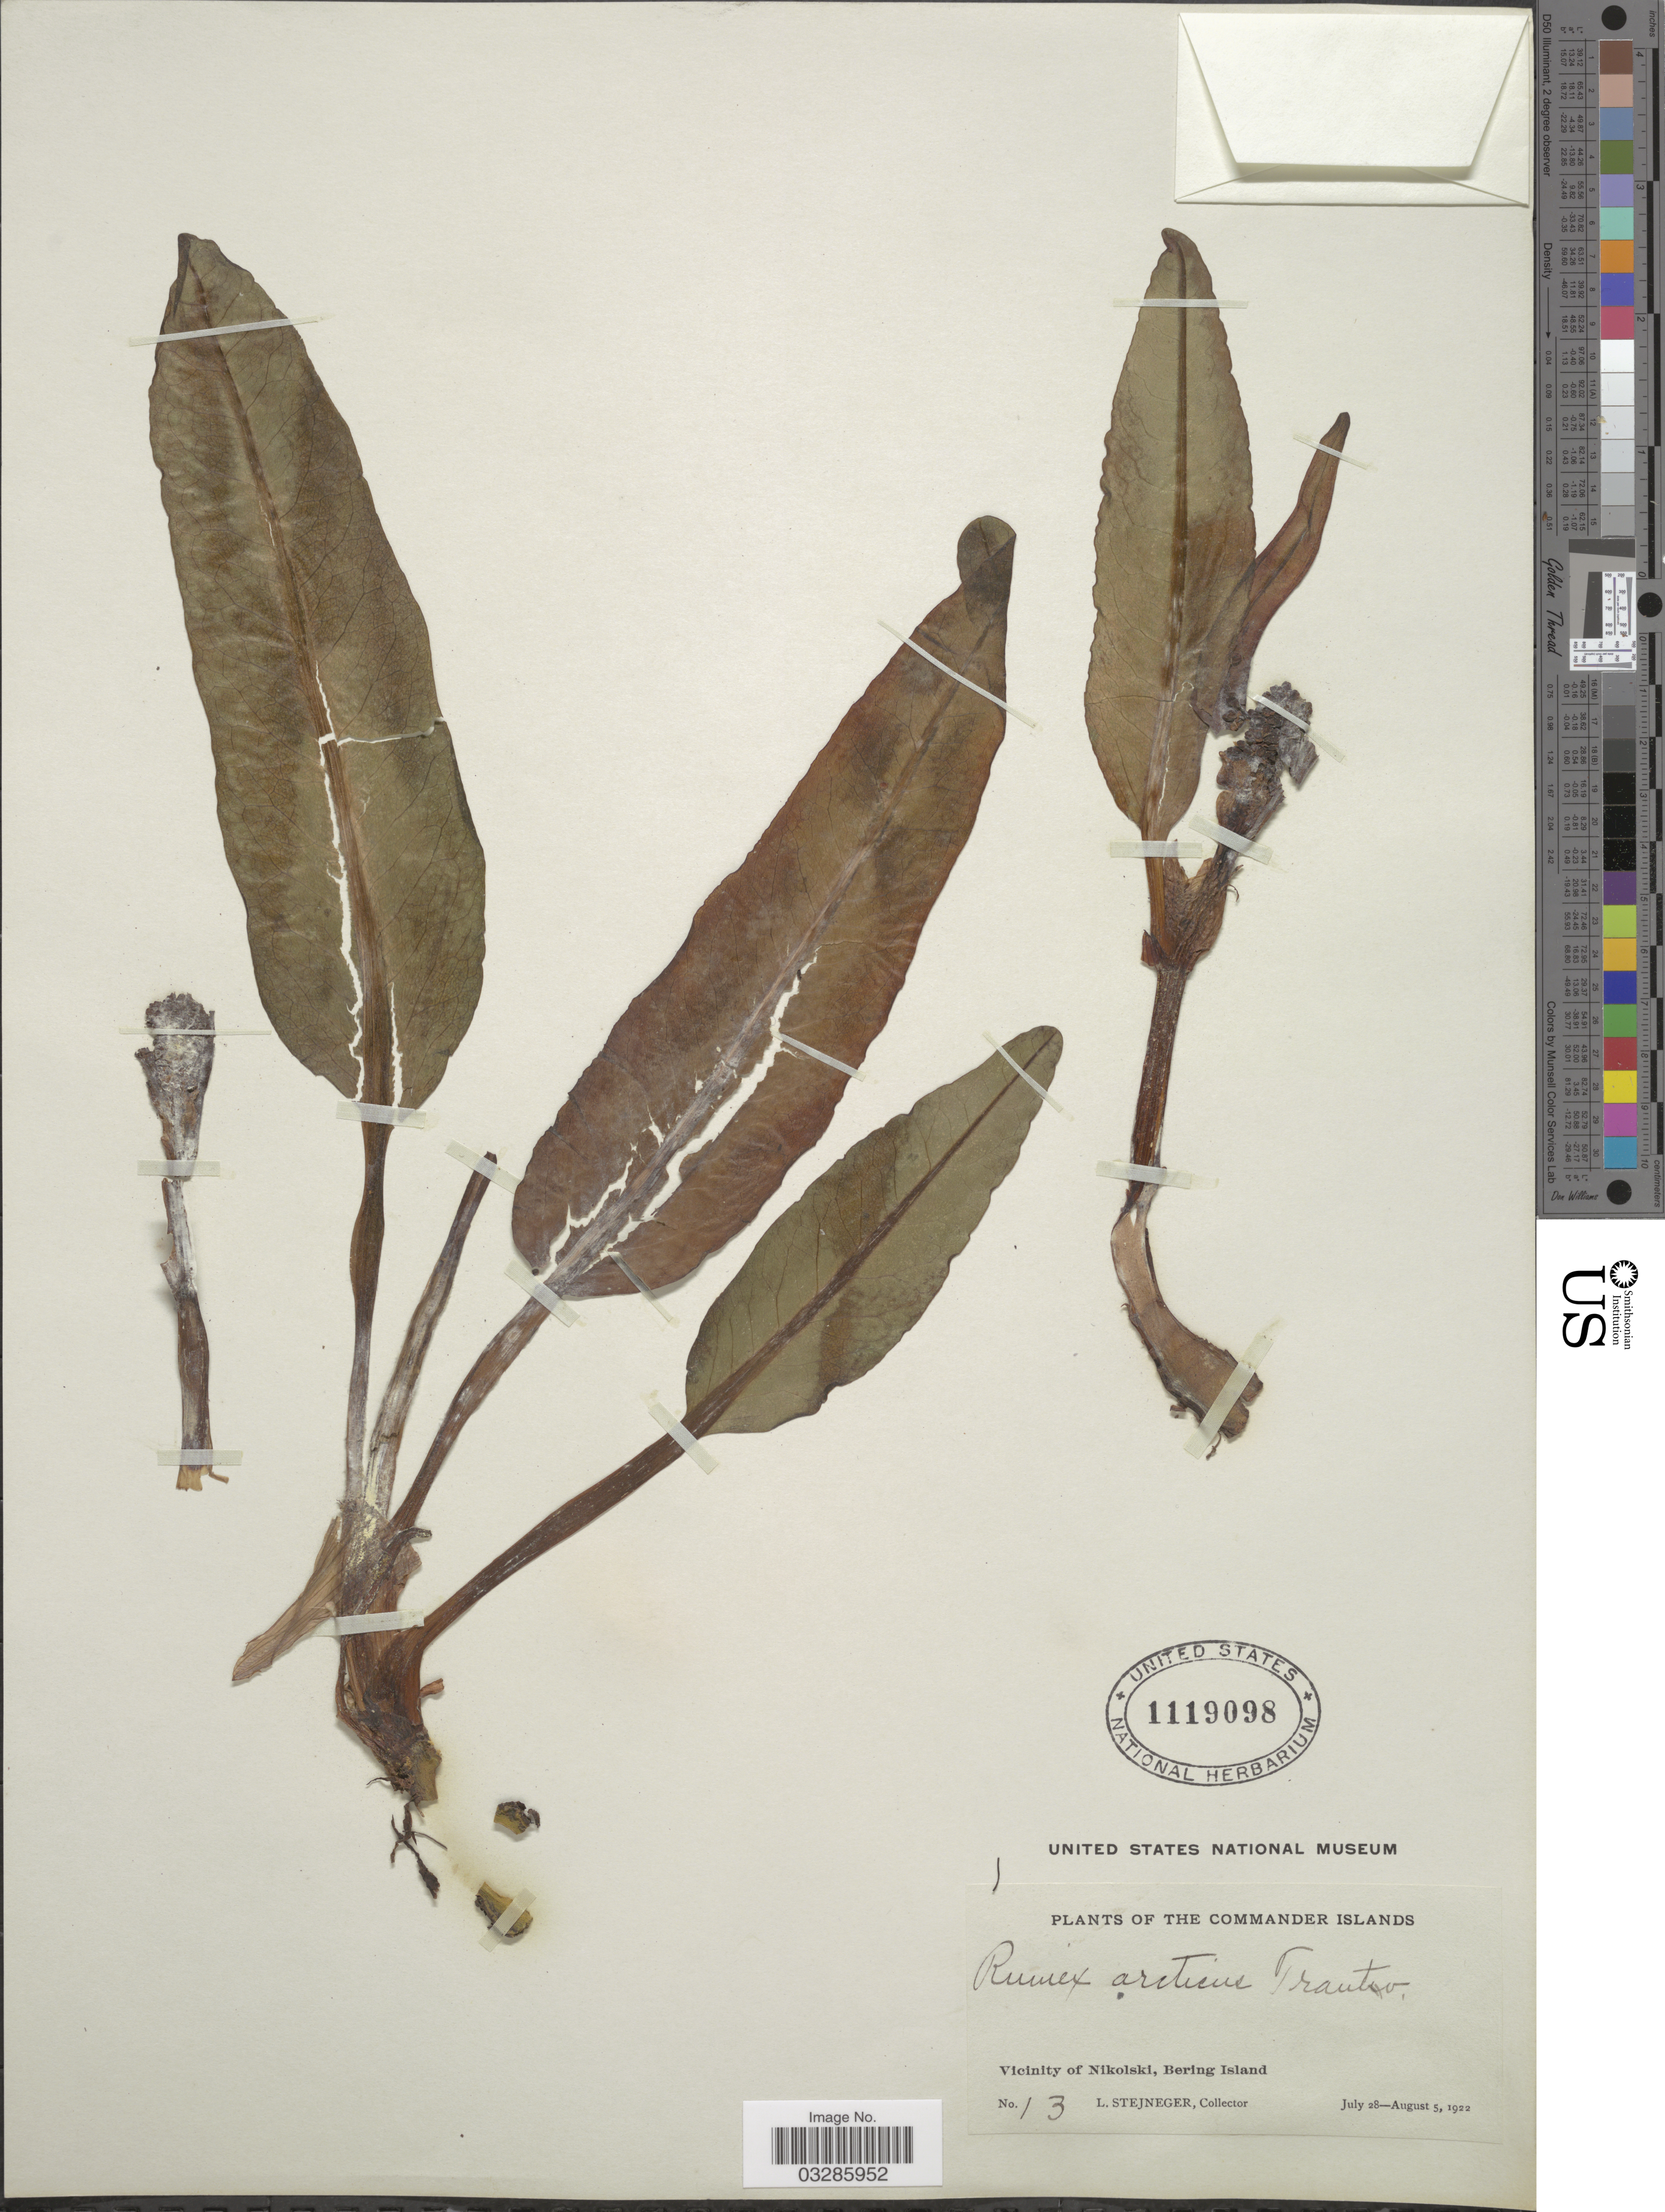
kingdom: Plantae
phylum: Tracheophyta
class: Magnoliopsida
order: Caryophyllales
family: Polygonaceae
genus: Rumex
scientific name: Rumex arcticus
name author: Trautv.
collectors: L. Stejneger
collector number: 13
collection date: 1922-07-28/1922-08-05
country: Russian Federation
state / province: Kamchatka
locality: The Commander Islands, Vicinity of Nikolski, Bering Island.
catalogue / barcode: US 1119098